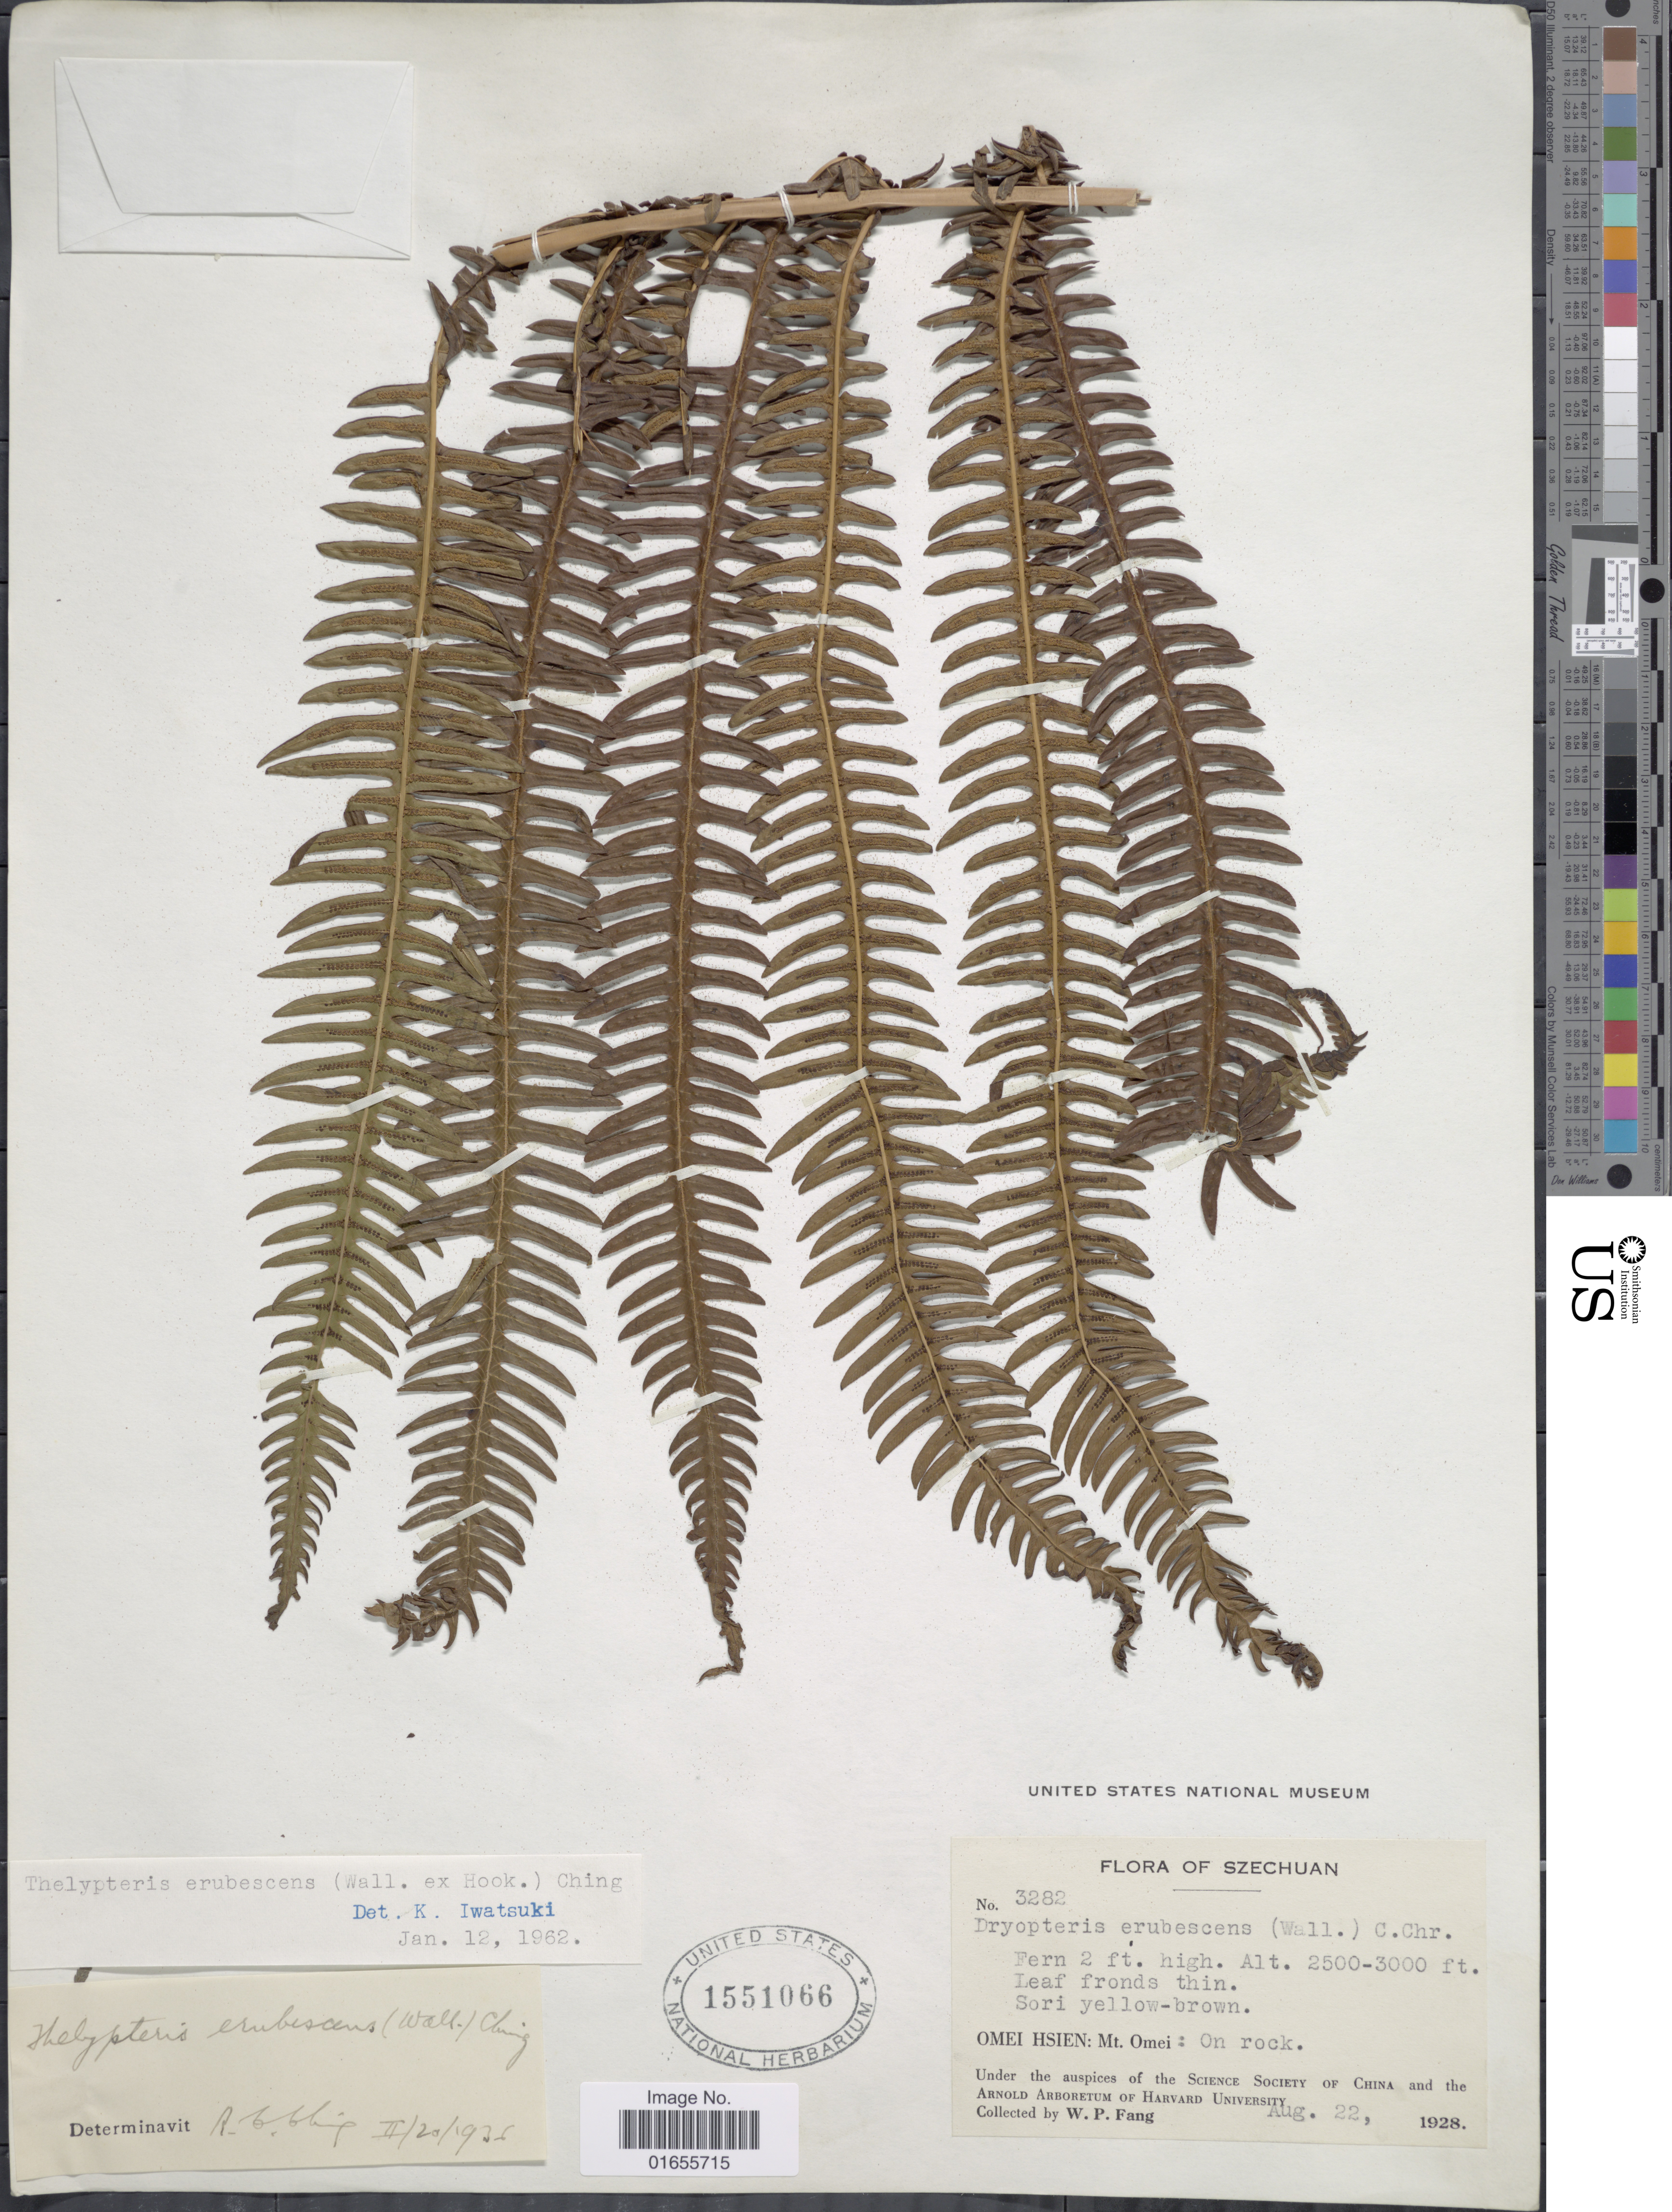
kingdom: Plantae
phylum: Tracheophyta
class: Polypodiopsida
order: Polypodiales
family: Thelypteridaceae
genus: Glaphyropteridopsis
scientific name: Glaphyropteridopsis erubescens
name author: (Wall. ex Hook.) Ching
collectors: W. P. Fang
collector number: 3282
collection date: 1928-08-22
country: China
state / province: Sichuan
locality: Szechuan, Omei Hsien: Mt. Omei: on rock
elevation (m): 762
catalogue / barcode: US 1551066